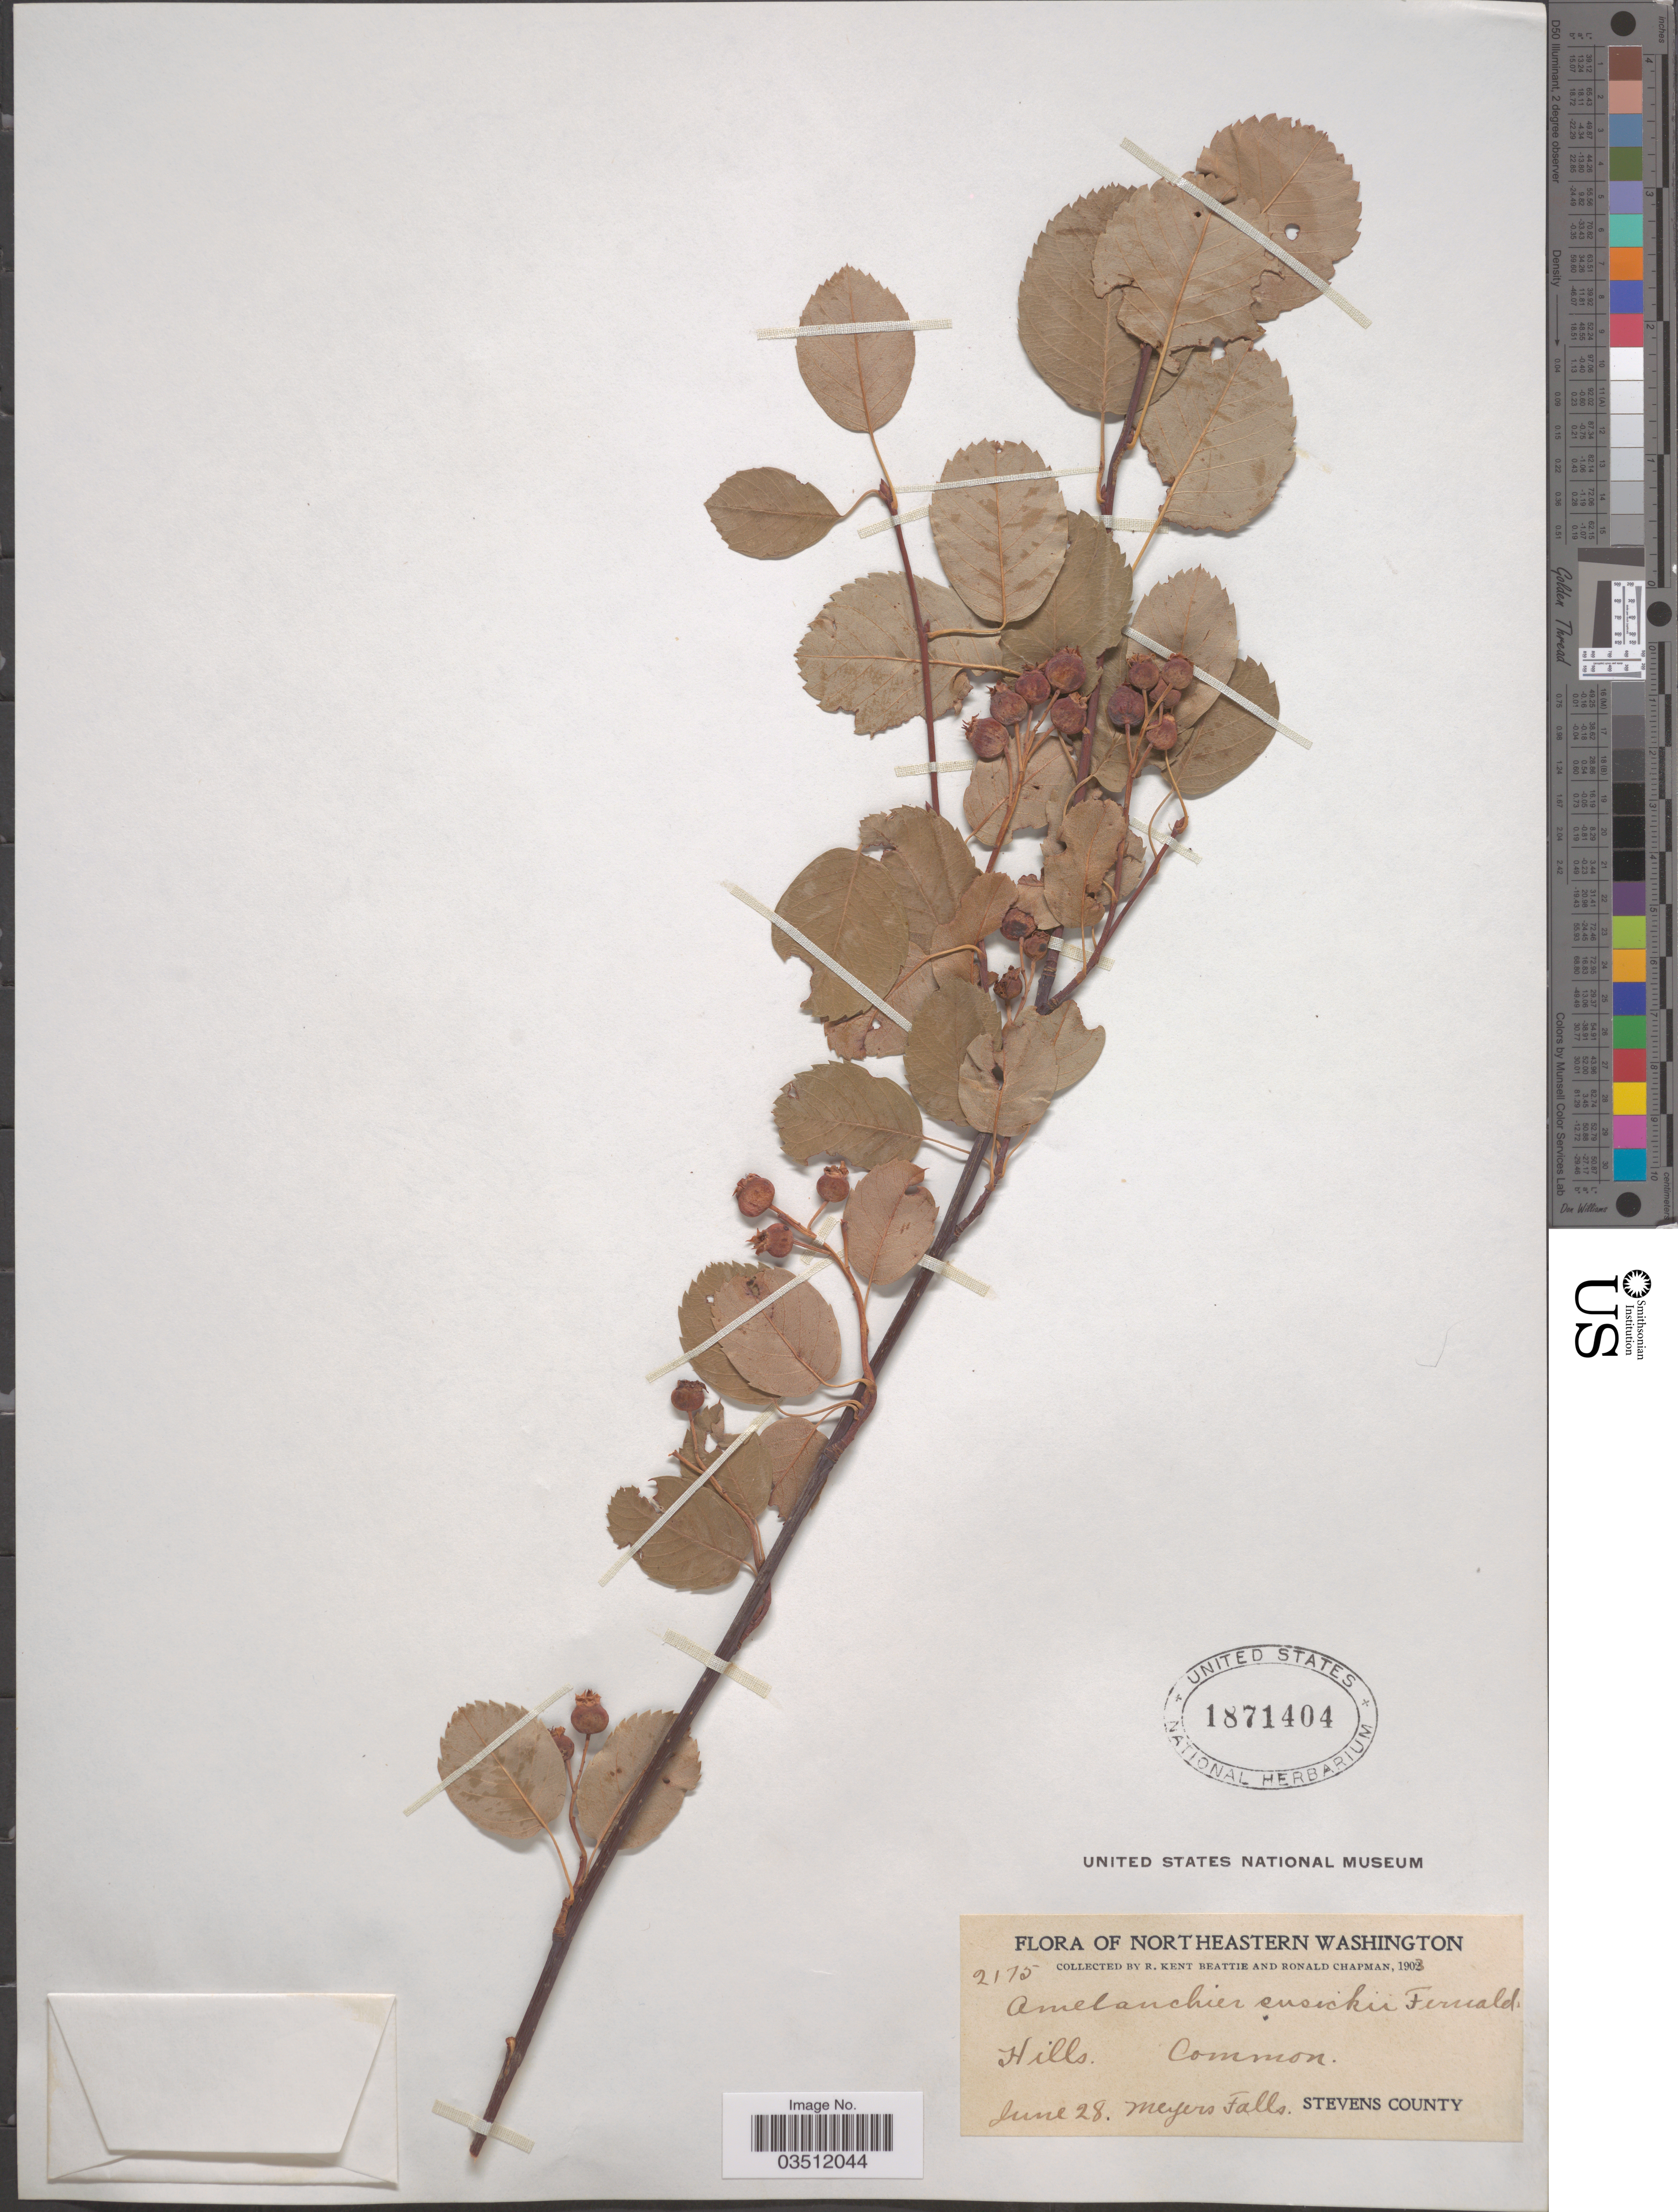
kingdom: Plantae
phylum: Tracheophyta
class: Magnoliopsida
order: Rosales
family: Rosaceae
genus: Amelanchier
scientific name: Amelanchier cusickii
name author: Fernald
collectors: R. K. Beattie & R. Chapman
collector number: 2175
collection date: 1903-06-28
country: United States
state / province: Washington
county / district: Stevens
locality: Northeastern Washington. Meyers Falls. Stevens County.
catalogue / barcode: US 1871404